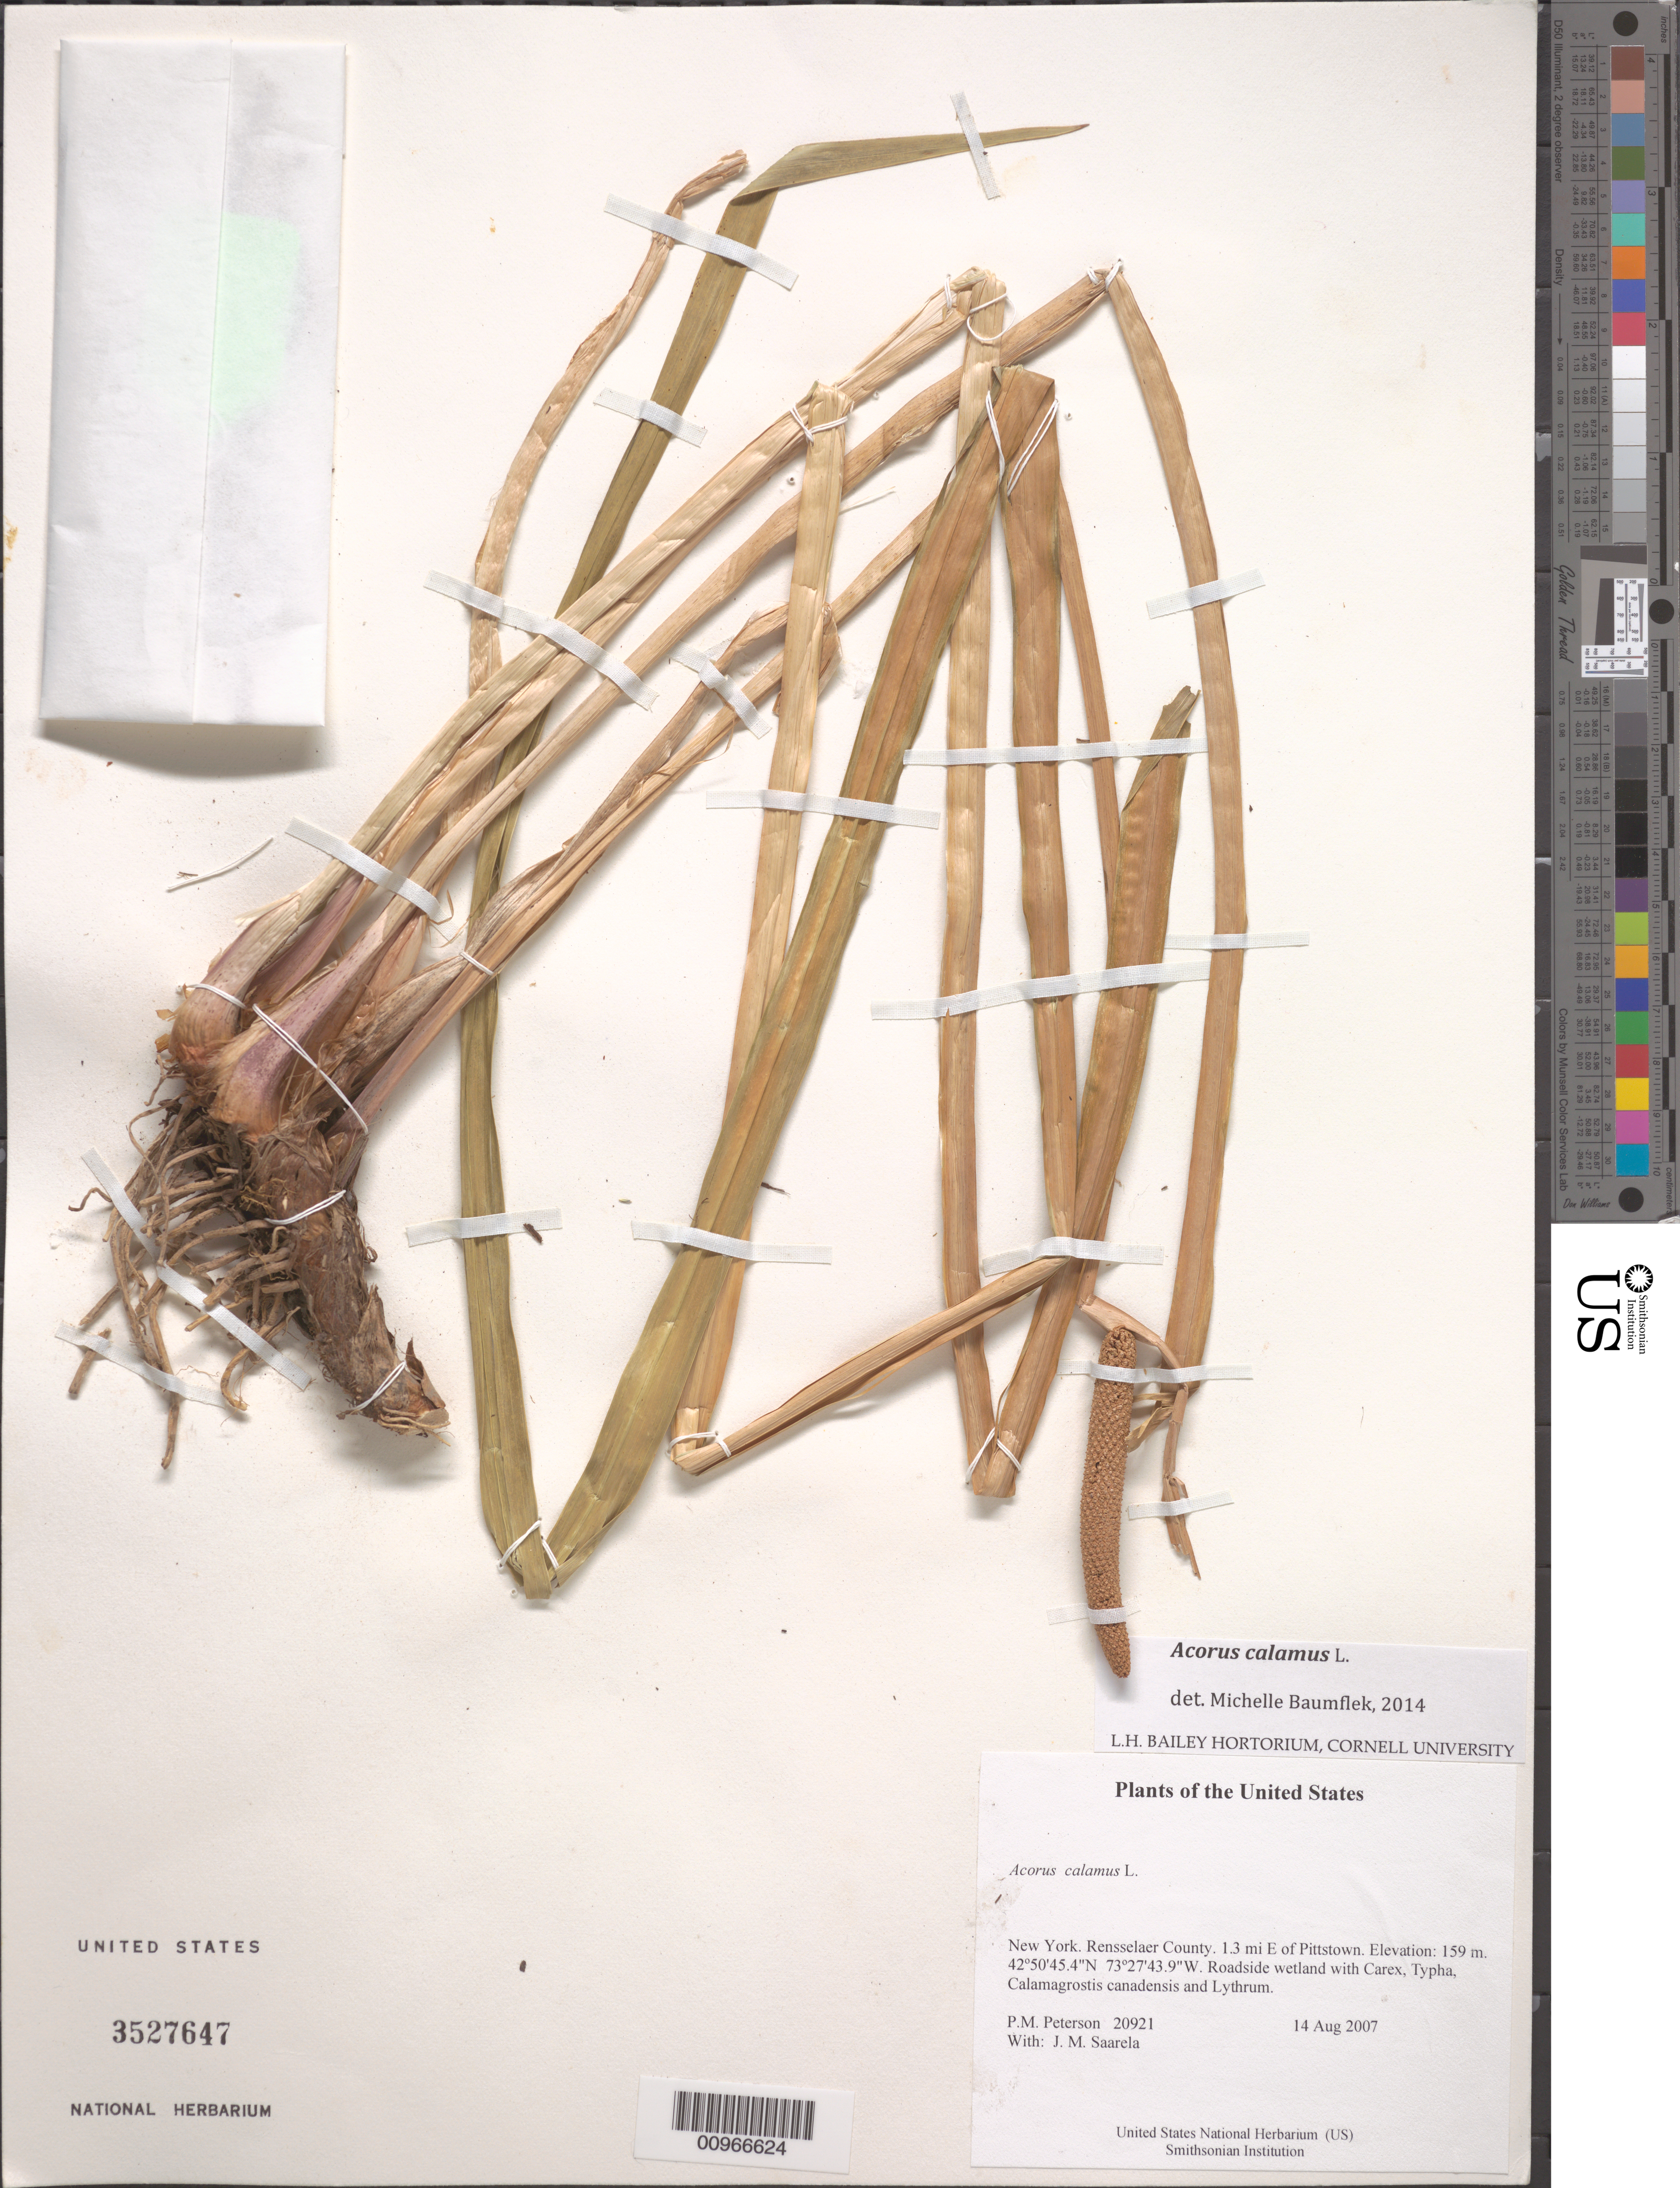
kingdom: Plantae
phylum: Tracheophyta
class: Liliopsida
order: Acorales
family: Acoraceae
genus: Acorus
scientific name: Acorus calamus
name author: L.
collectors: P. M. Peterson & J. Saarela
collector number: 20921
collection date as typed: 14 Aug 2007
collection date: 2007-08-14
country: United States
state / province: New York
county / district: Rensselaer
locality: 1.3 mi E of Pittstown.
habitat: Roadside wetland with Carex, Typha, Calamagrostis canadensis and Lythrum.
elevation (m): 159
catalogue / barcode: US 3527647